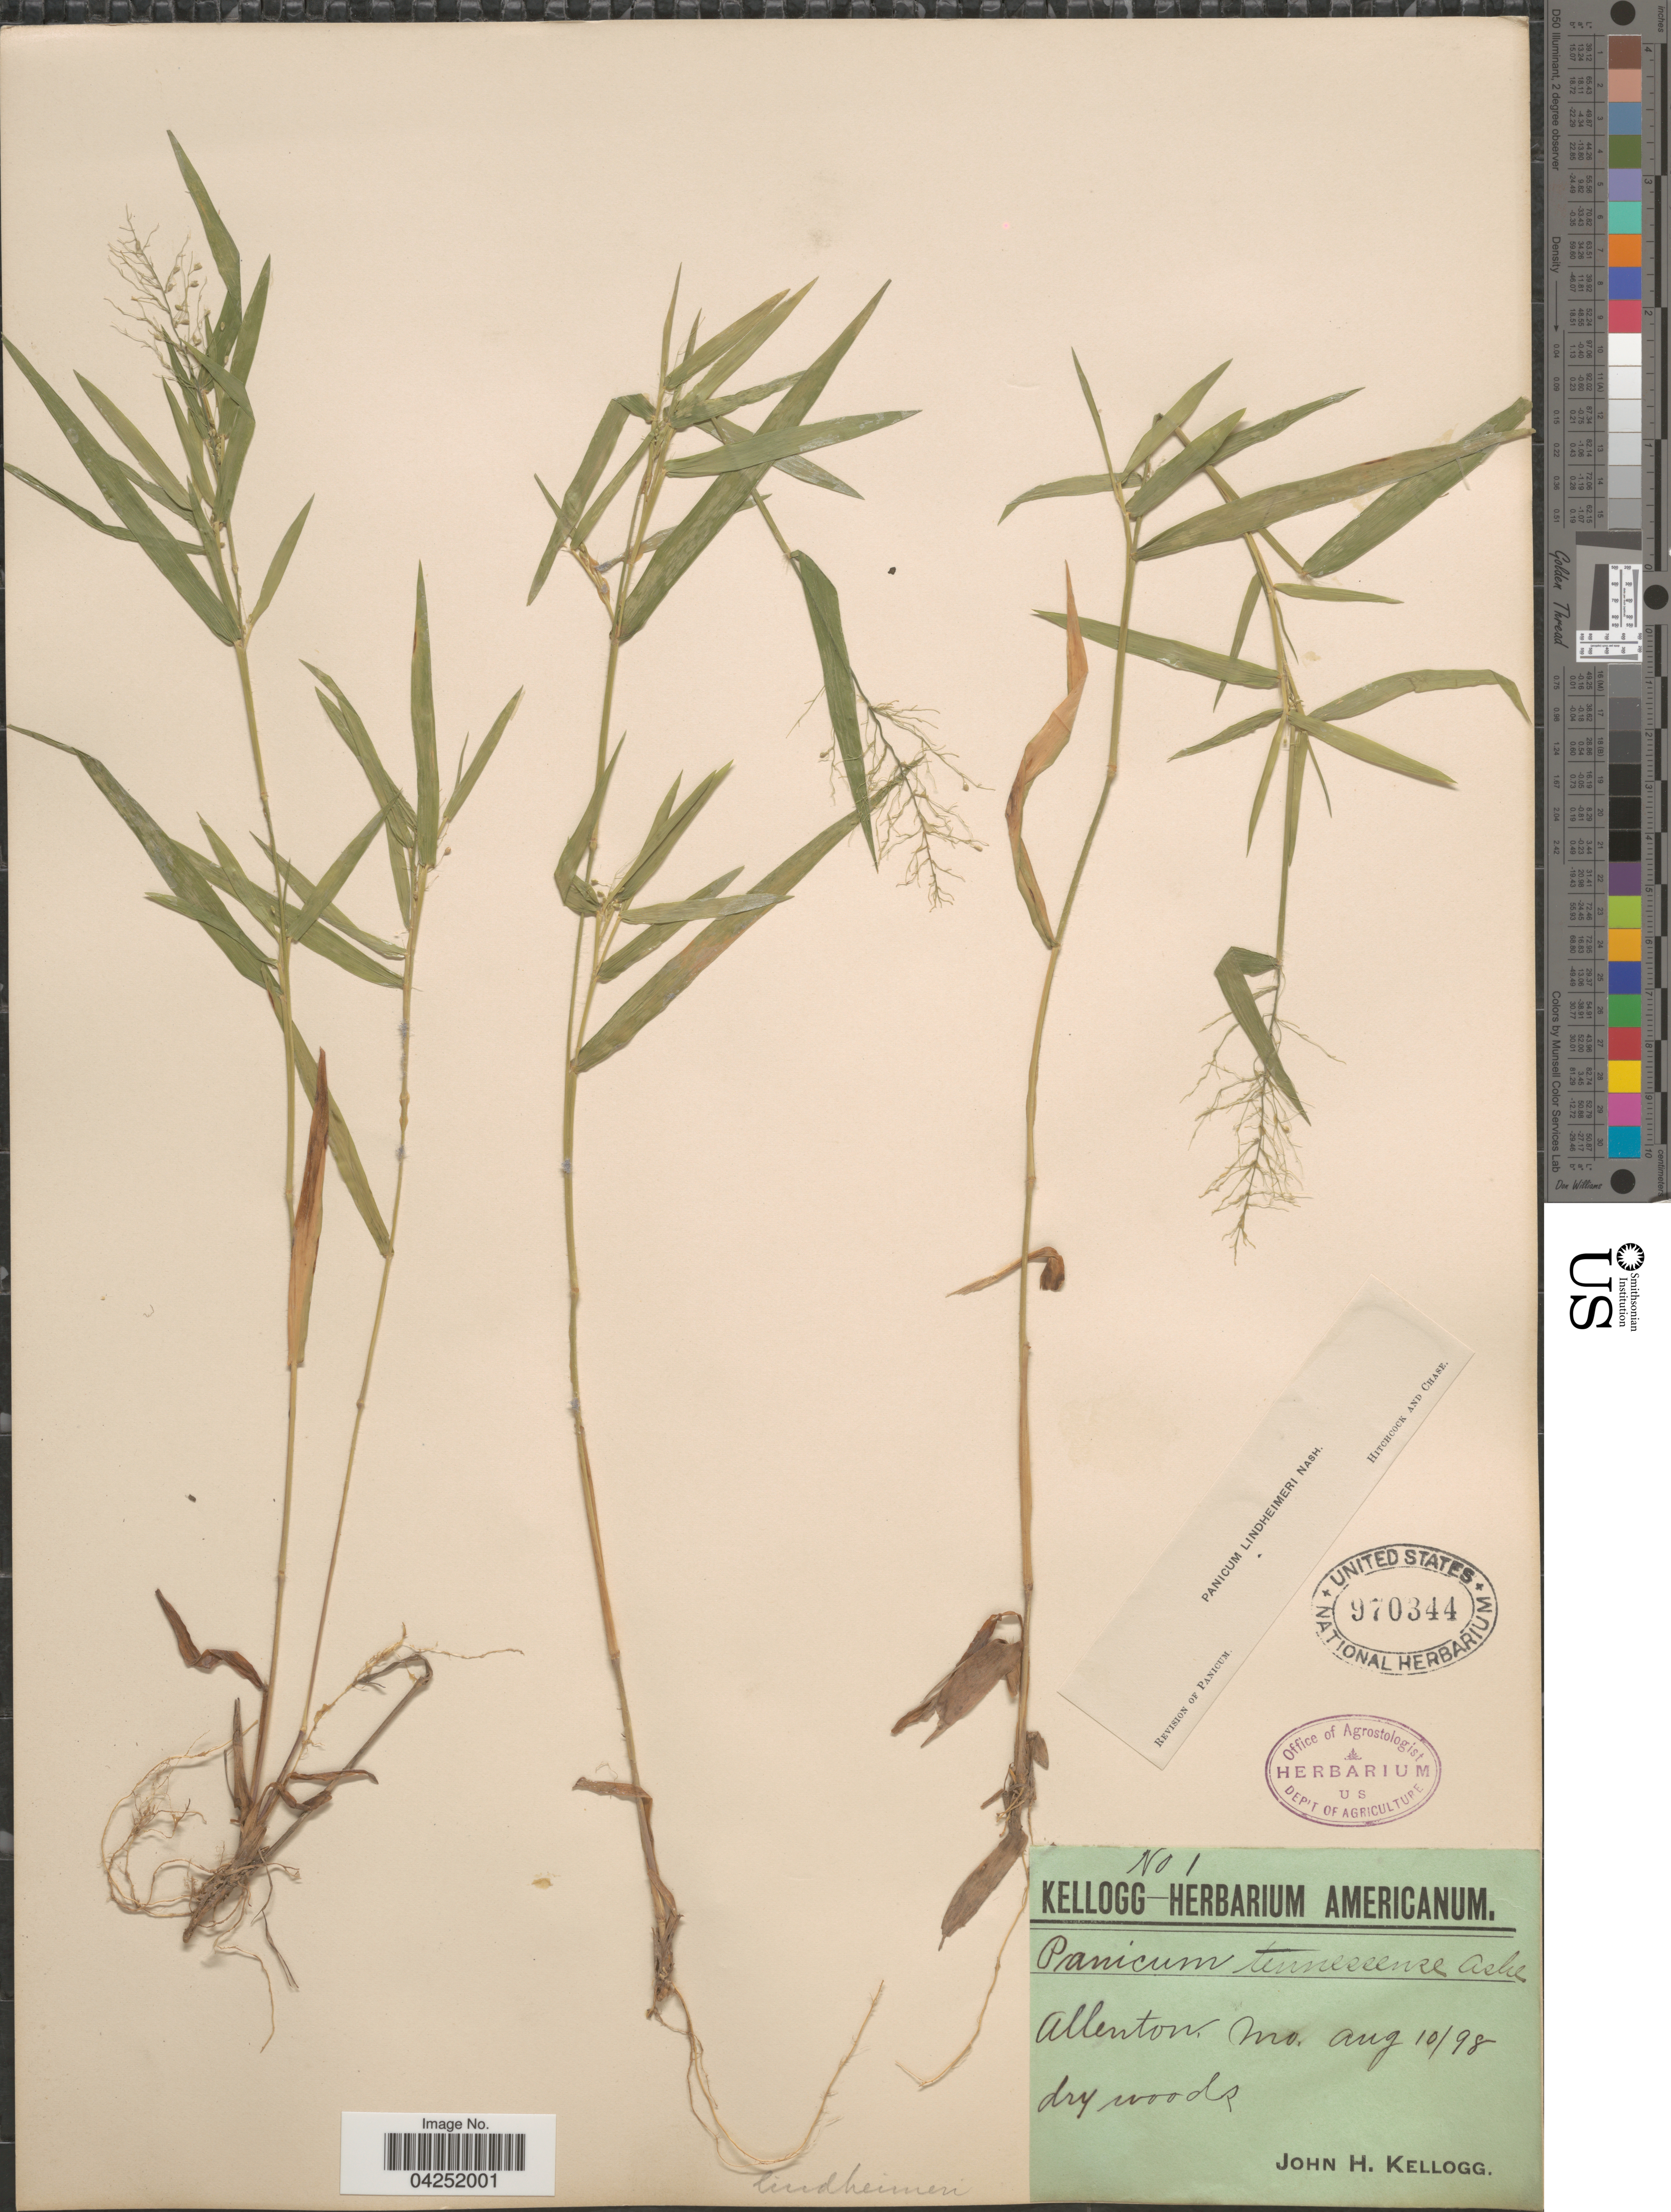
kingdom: Plantae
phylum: Tracheophyta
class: Liliopsida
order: Poales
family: Poaceae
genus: Dichanthelium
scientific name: Dichanthelium acuminatum var. lindheimeri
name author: (Nash) Gould & C.A. Clark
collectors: J. H. Kellogg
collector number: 1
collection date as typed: Transcribed d/m/y: 10/8/98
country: United States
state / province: Missouri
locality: Allenton.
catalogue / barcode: US 970344